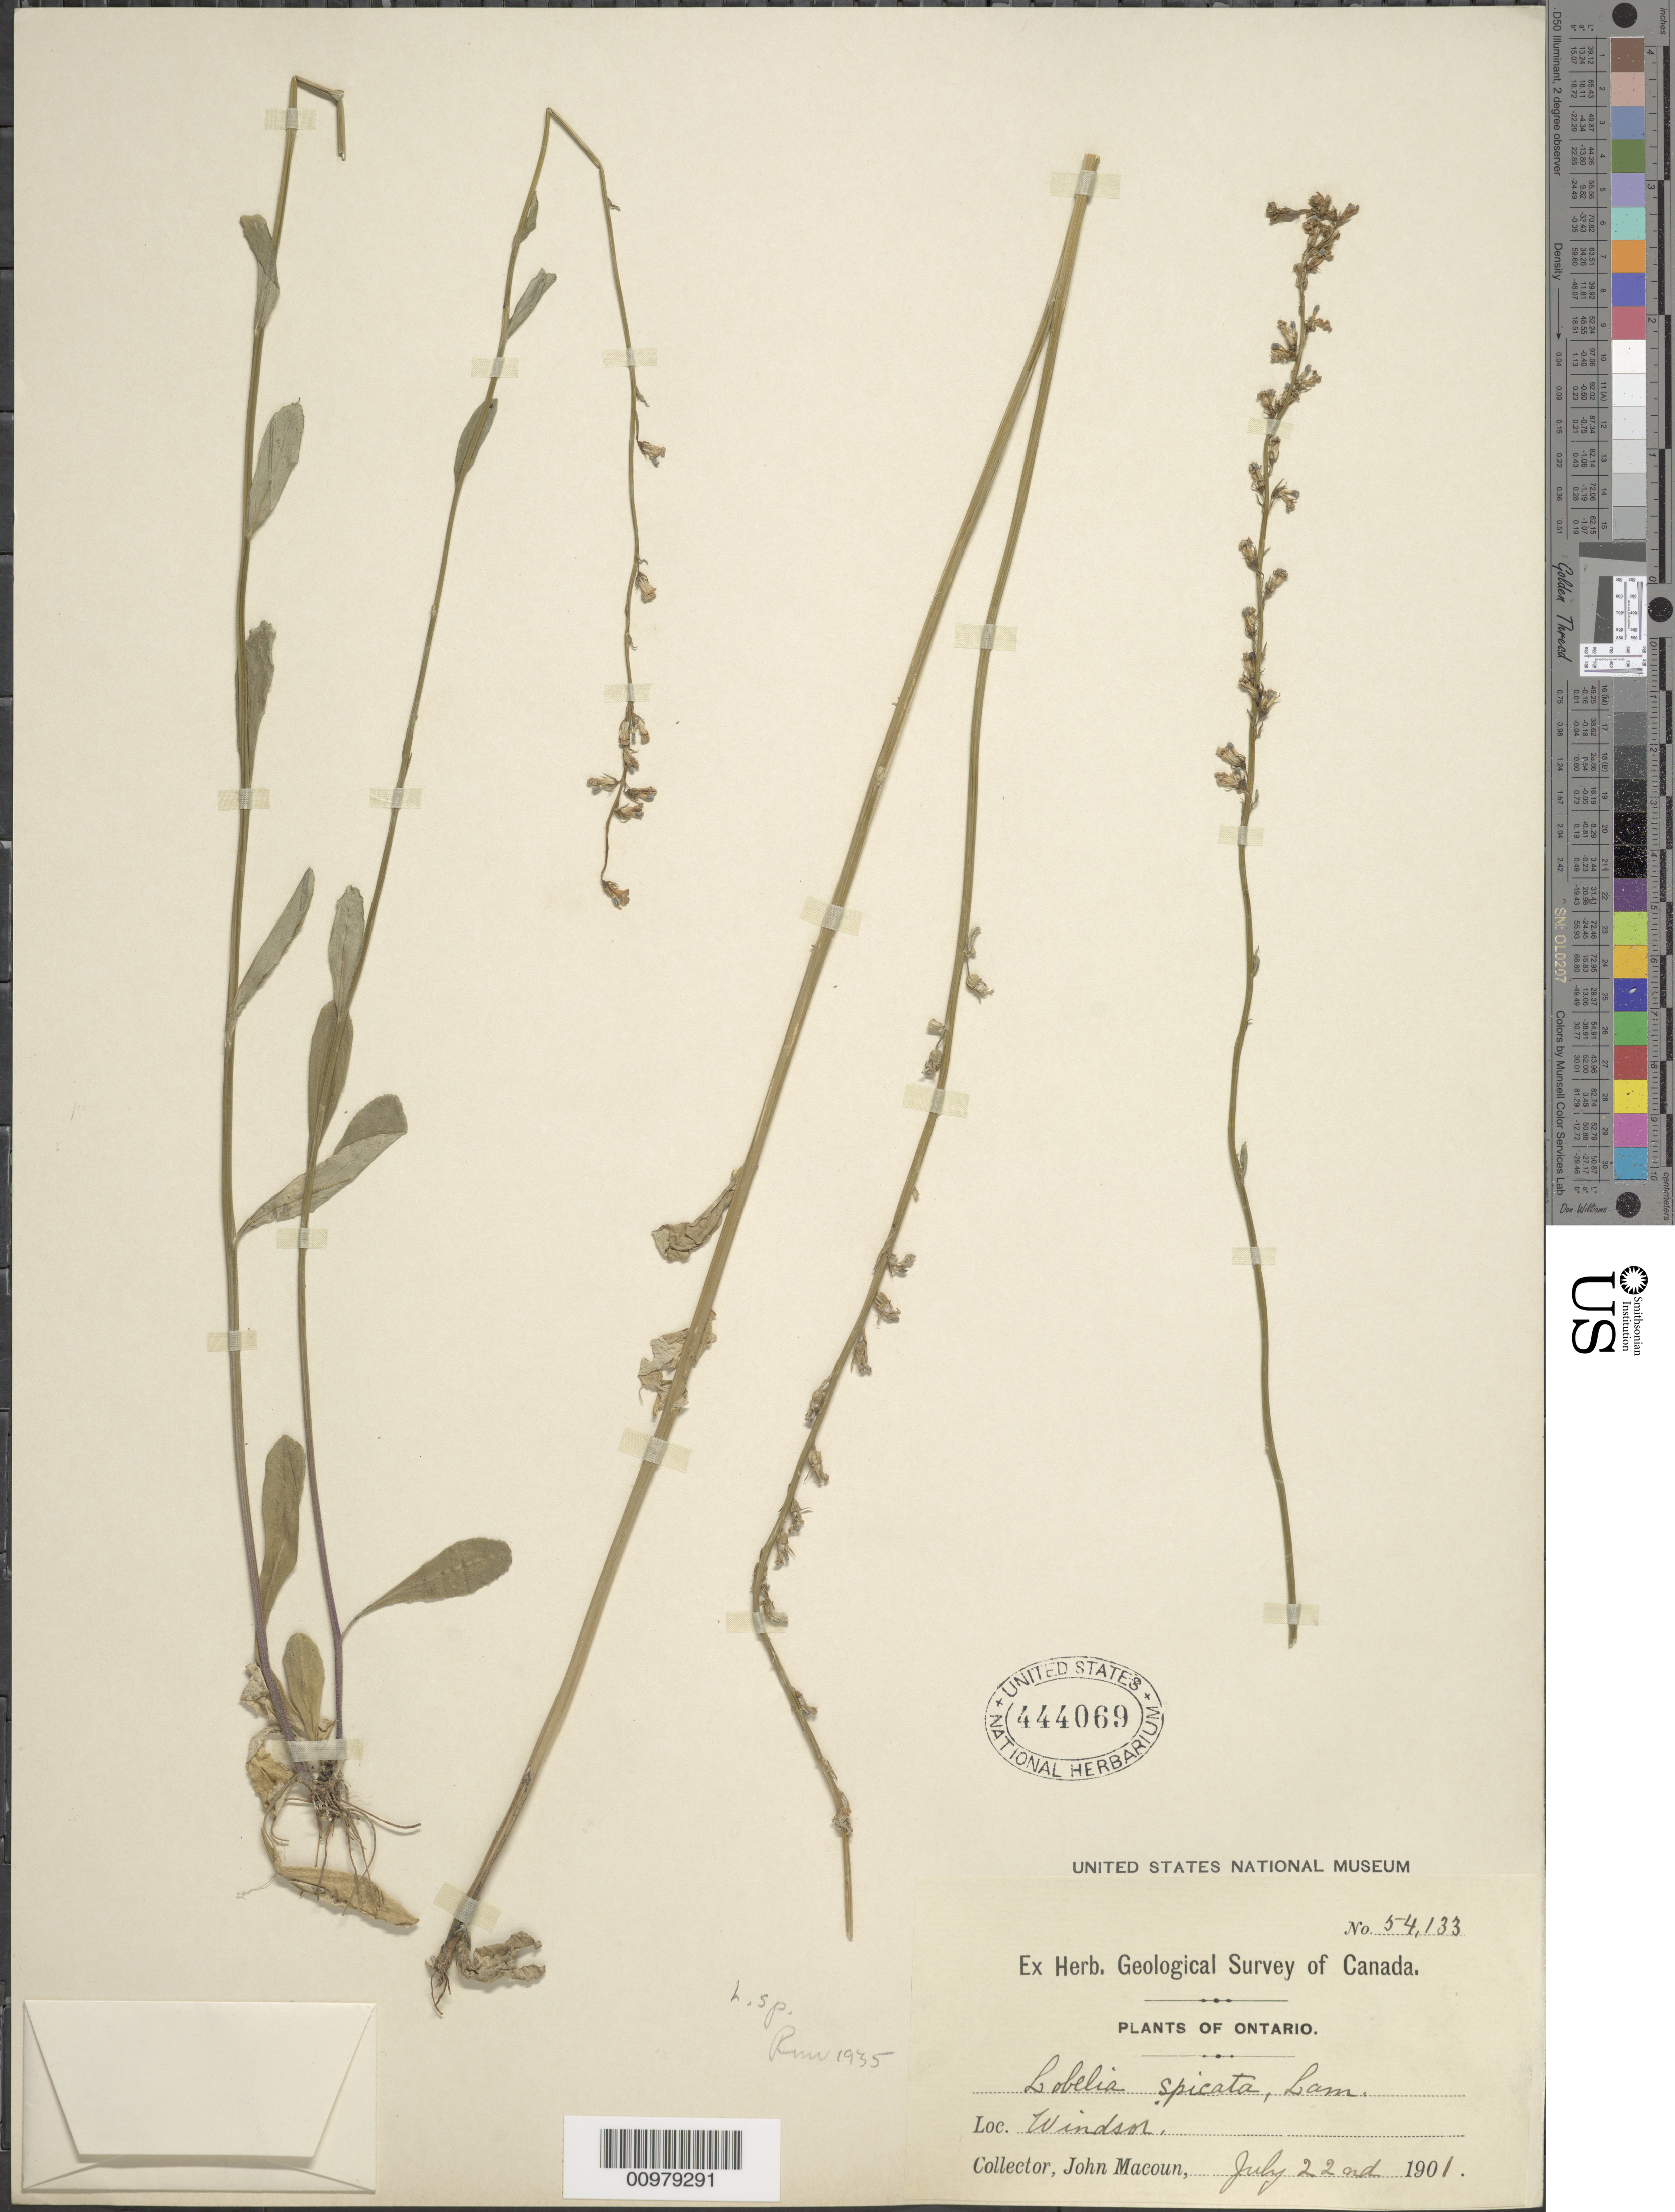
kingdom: Plantae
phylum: Tracheophyta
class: Magnoliopsida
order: Asterales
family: Campanulaceae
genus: Lobelia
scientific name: Lobelia spicata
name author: Lam.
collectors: J. M. Macoun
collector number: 54,133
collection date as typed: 22 Jul 1901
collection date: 1901-07-22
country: Canada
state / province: British Columbia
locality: Windsor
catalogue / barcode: US 444069